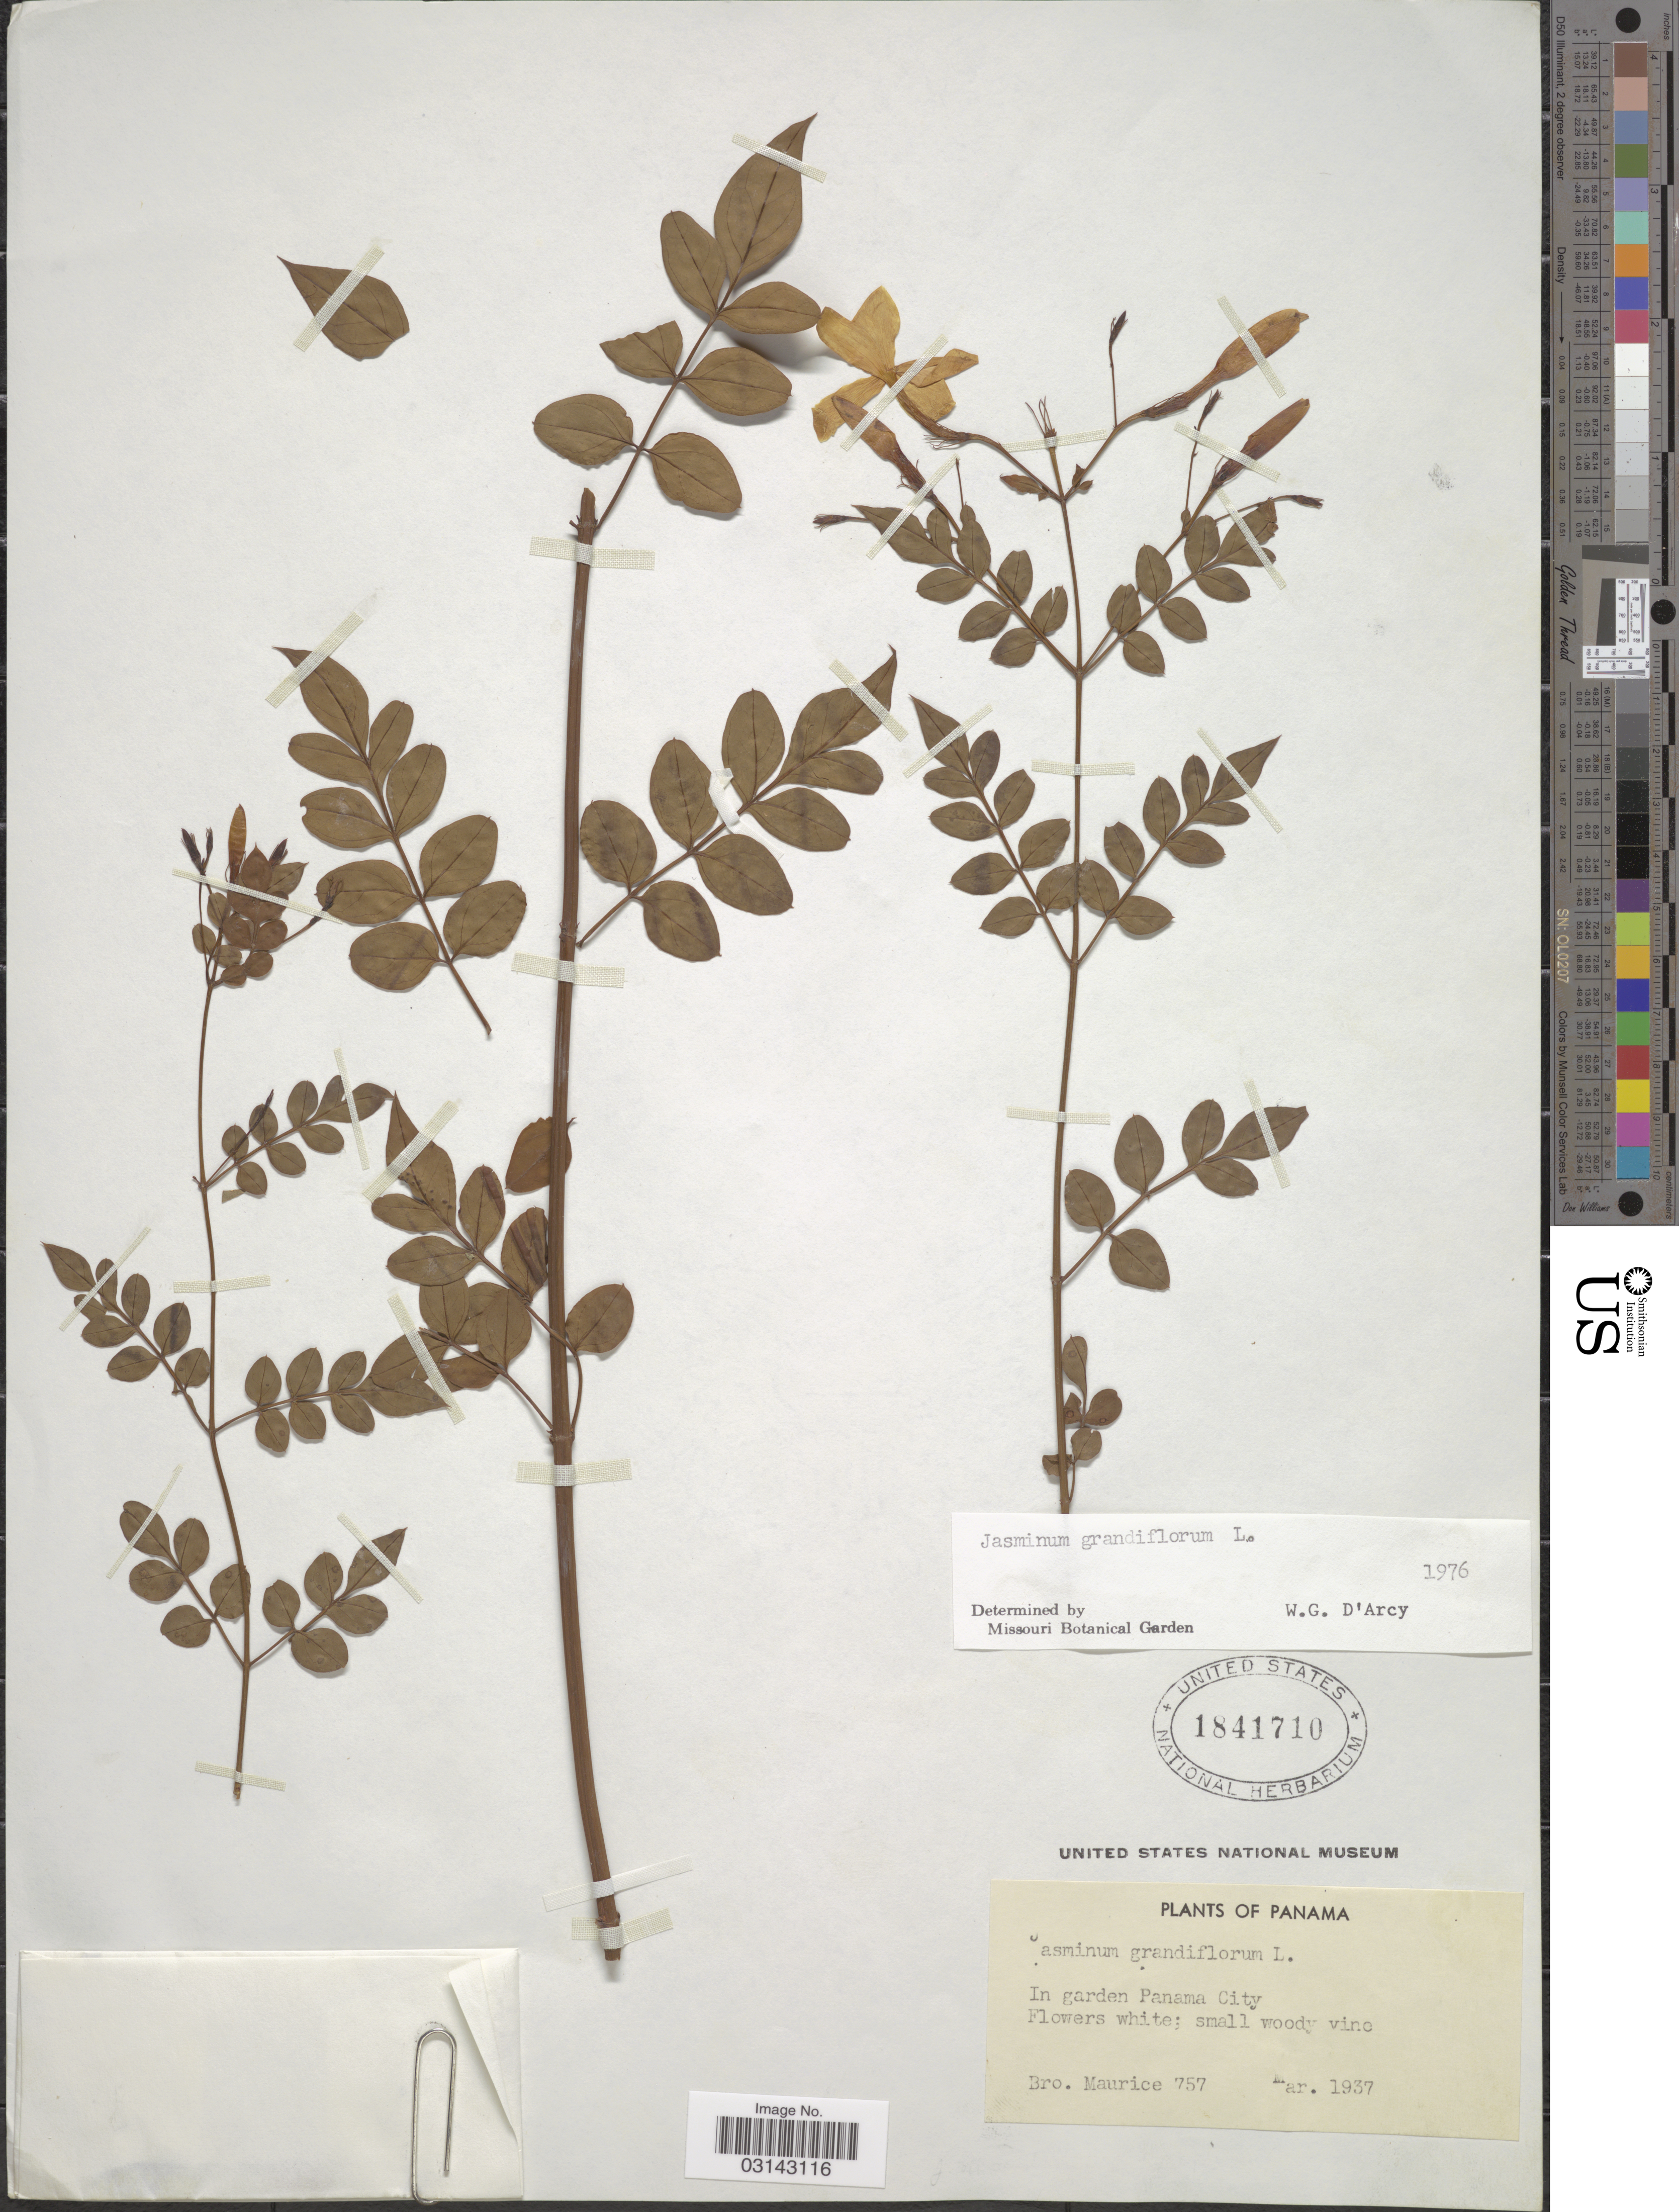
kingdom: Plantae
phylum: Tracheophyta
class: Magnoliopsida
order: Lamiales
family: Oleaceae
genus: Jasminum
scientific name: Jasminum officinale f. grandiflorum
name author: (L.) Kobuski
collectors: B. Maurice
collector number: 757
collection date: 1937-03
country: Panama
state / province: Panamá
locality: In garden Panama City.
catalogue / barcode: US 1841710